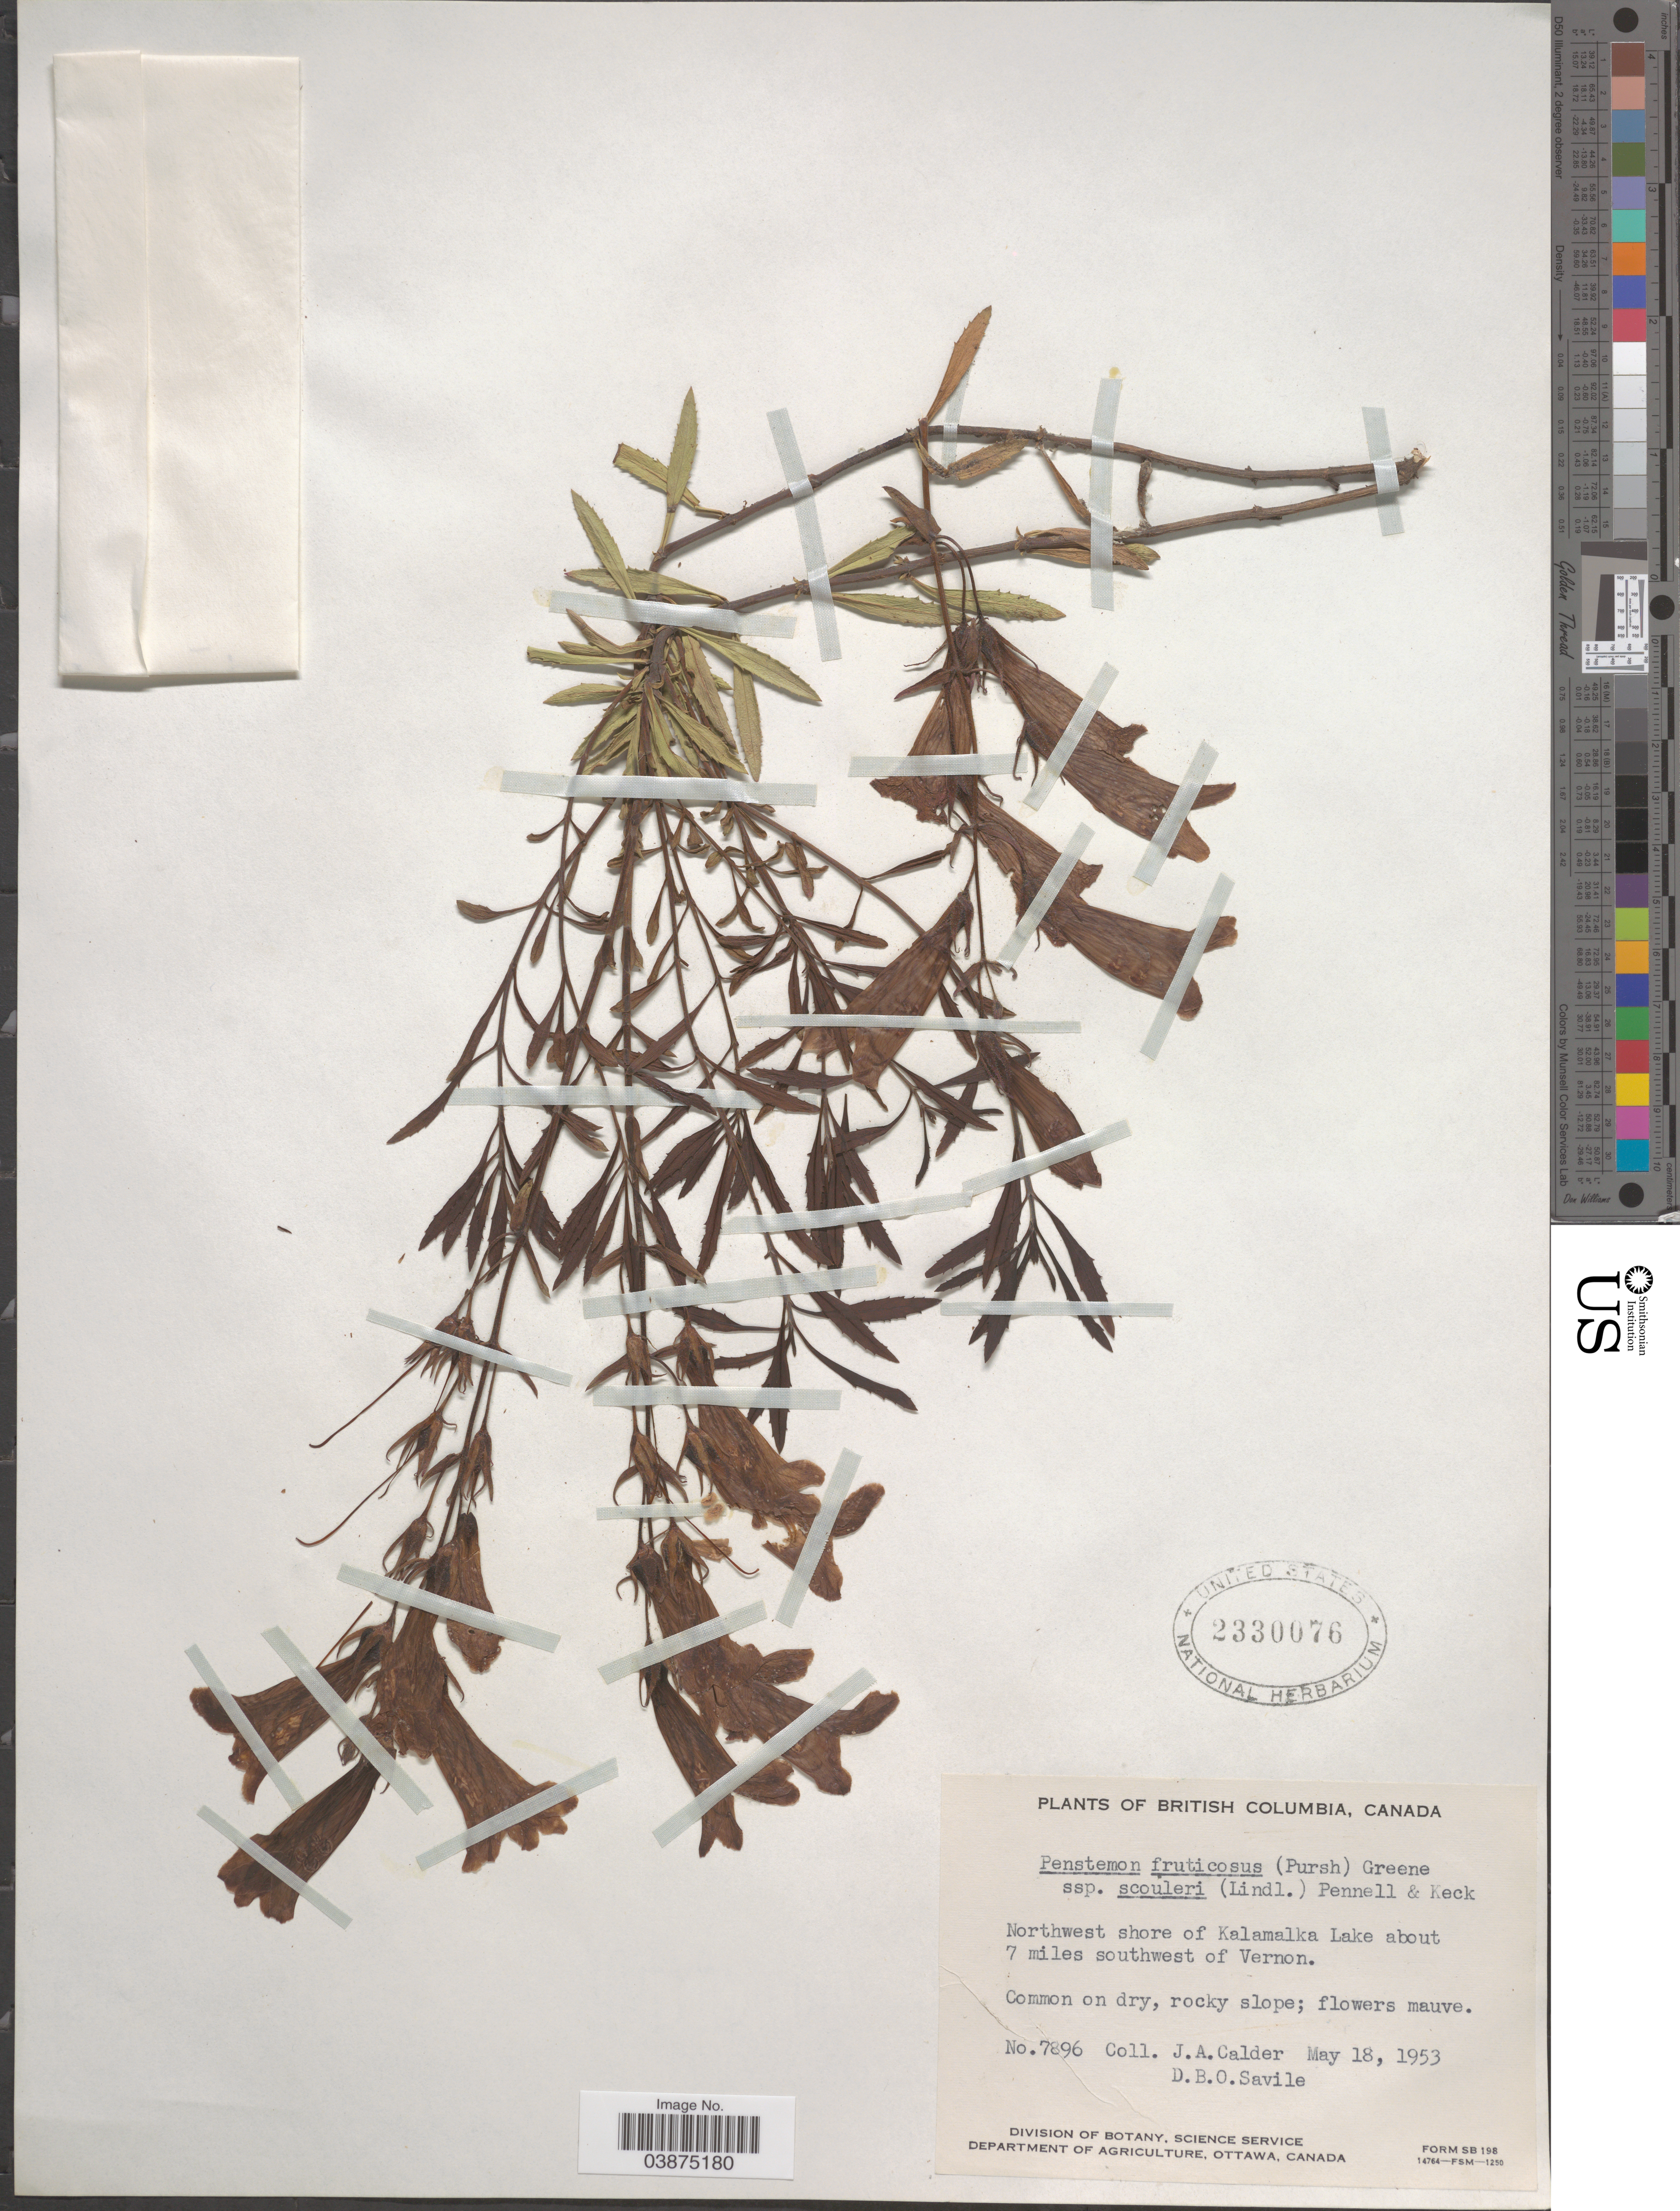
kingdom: Plantae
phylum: Tracheophyta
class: Magnoliopsida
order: Lamiales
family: Plantaginaceae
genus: Penstemon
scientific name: Penstemon fruticosus var. scouleri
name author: (Lindl.) Cronquist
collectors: J. A. Calder & D. Savile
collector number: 7896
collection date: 1953-05-18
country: Canada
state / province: British Columbia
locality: Northwest shore of Kalamalka Lake about 7 miles southwest of Vernon.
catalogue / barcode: US 2330076